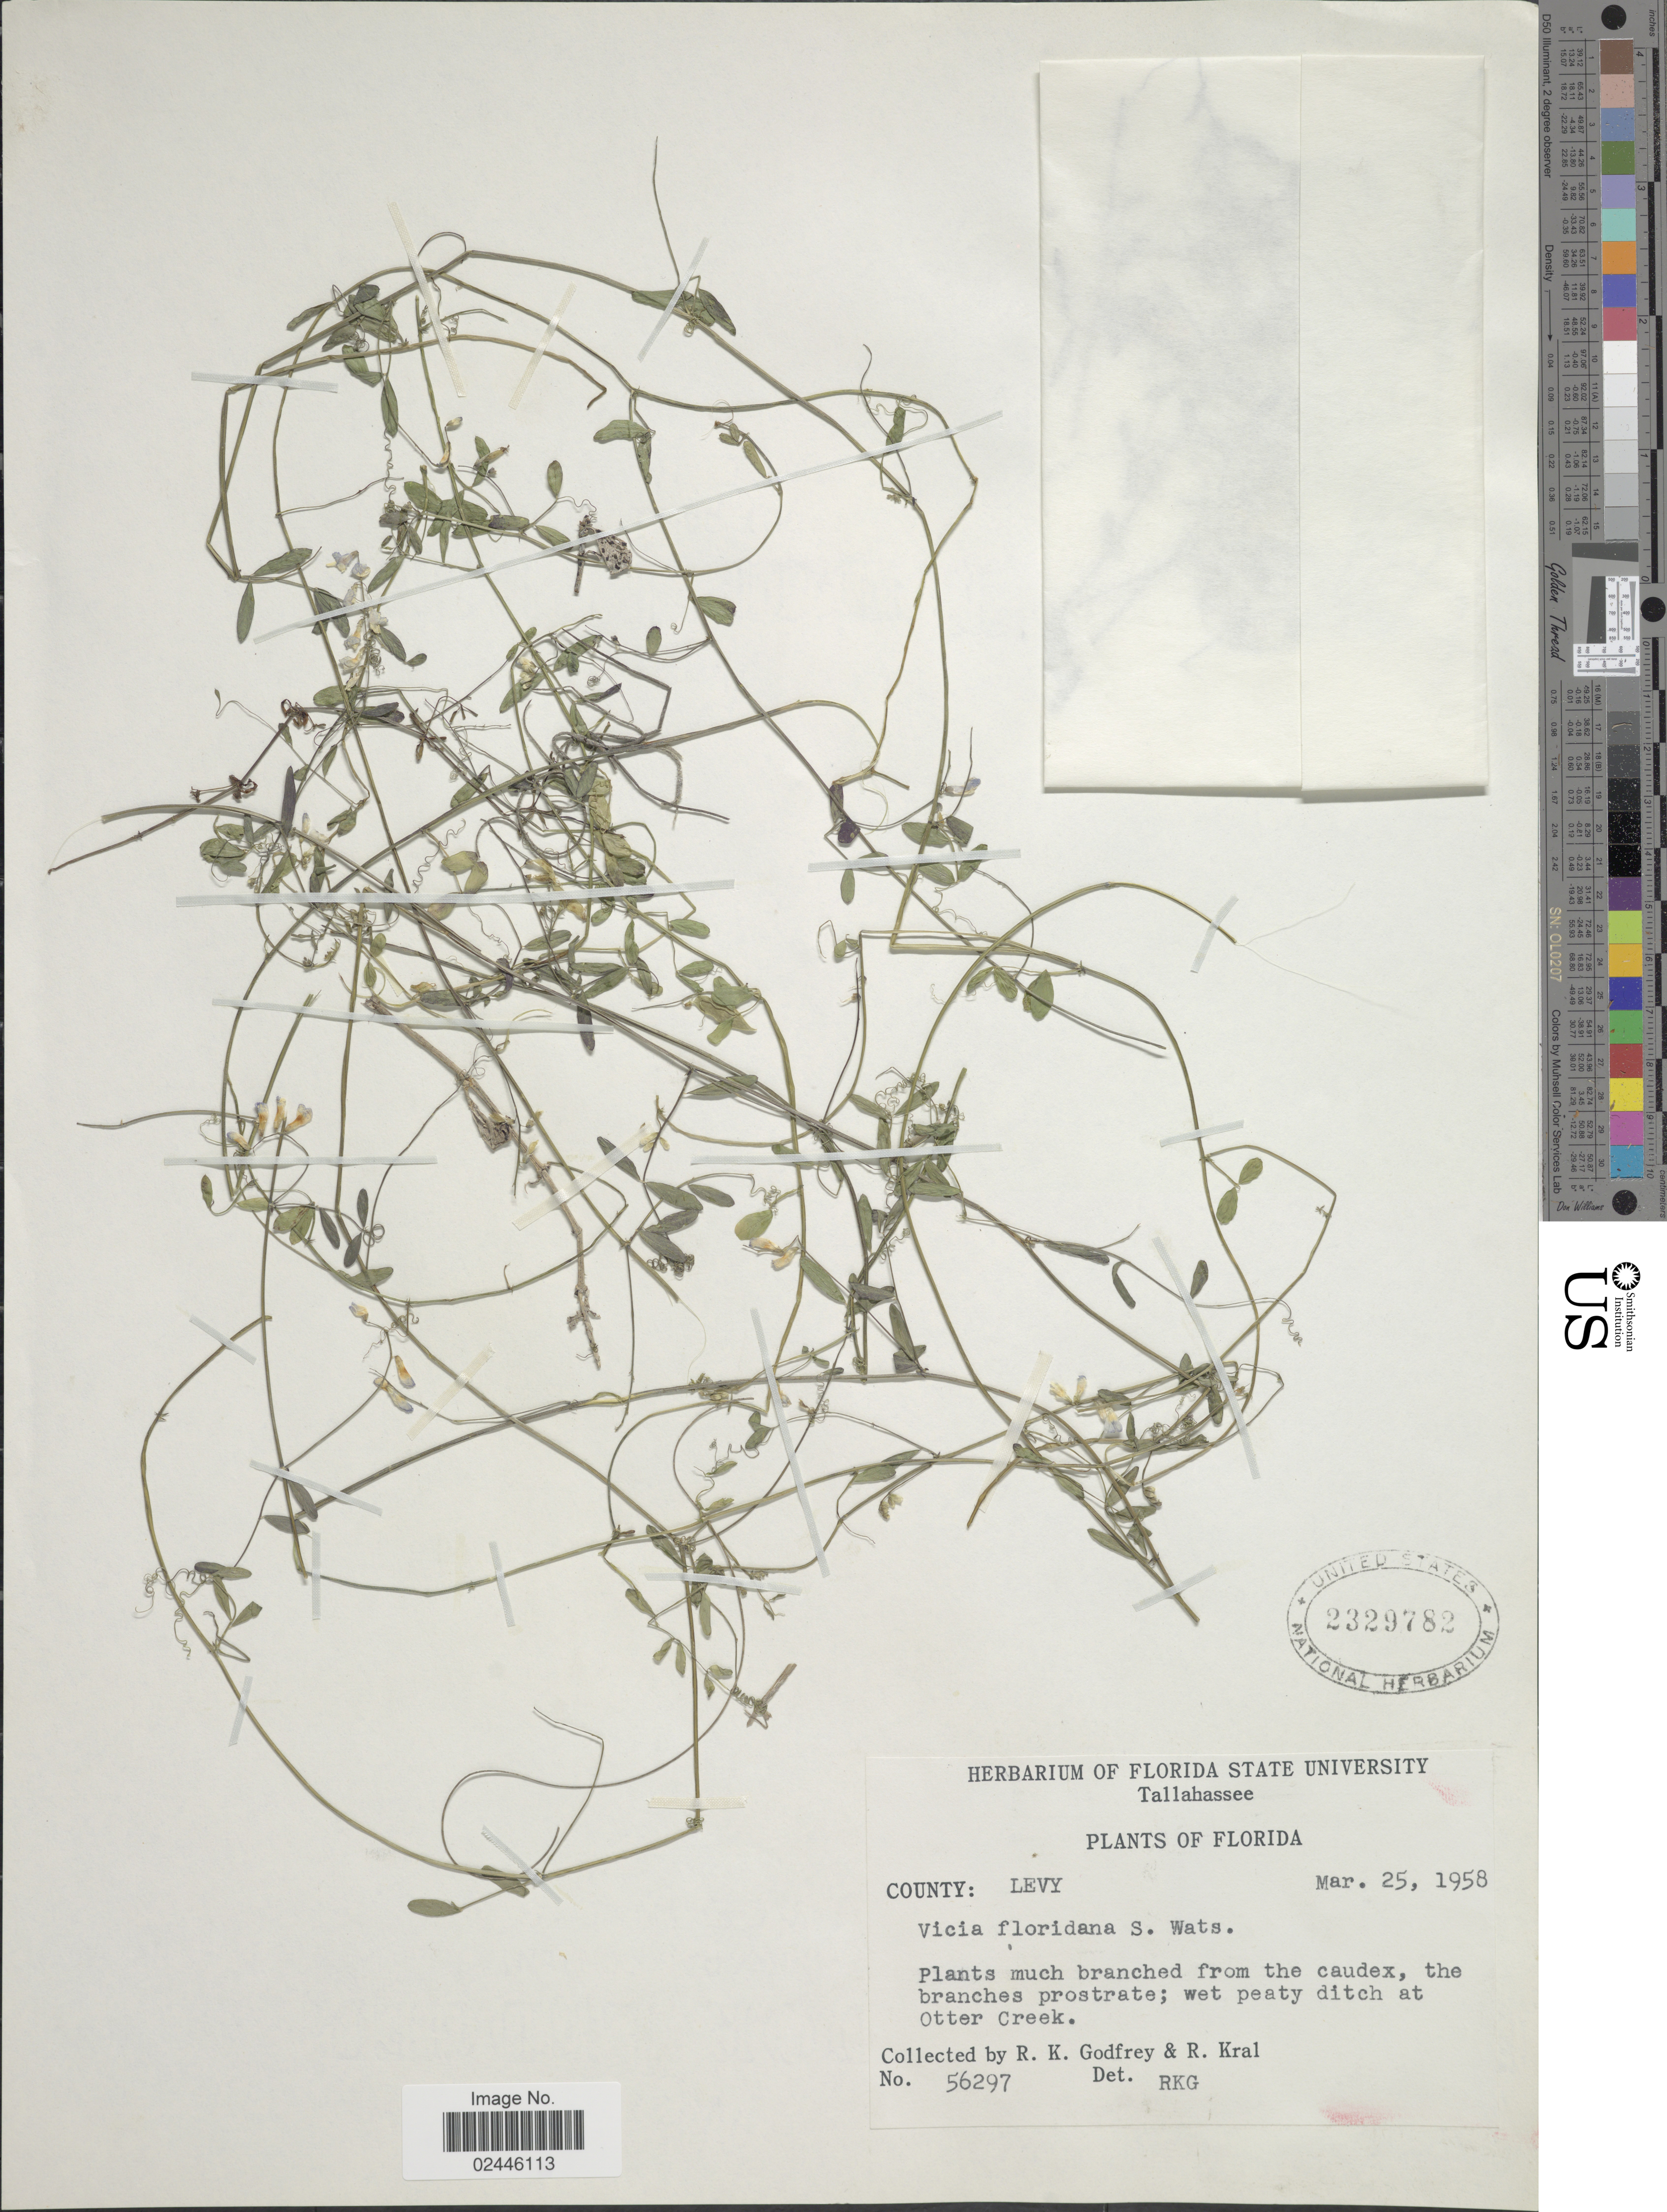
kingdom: Plantae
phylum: Tracheophyta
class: Magnoliopsida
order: Fabales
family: Fabaceae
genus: Vicia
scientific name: Vicia floridana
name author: S. Watson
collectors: R. K. Godfrey & R. Kral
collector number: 56297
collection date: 1958-03-25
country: United States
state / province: Florida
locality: County: Levy. At Otter Creek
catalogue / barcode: US 2329782